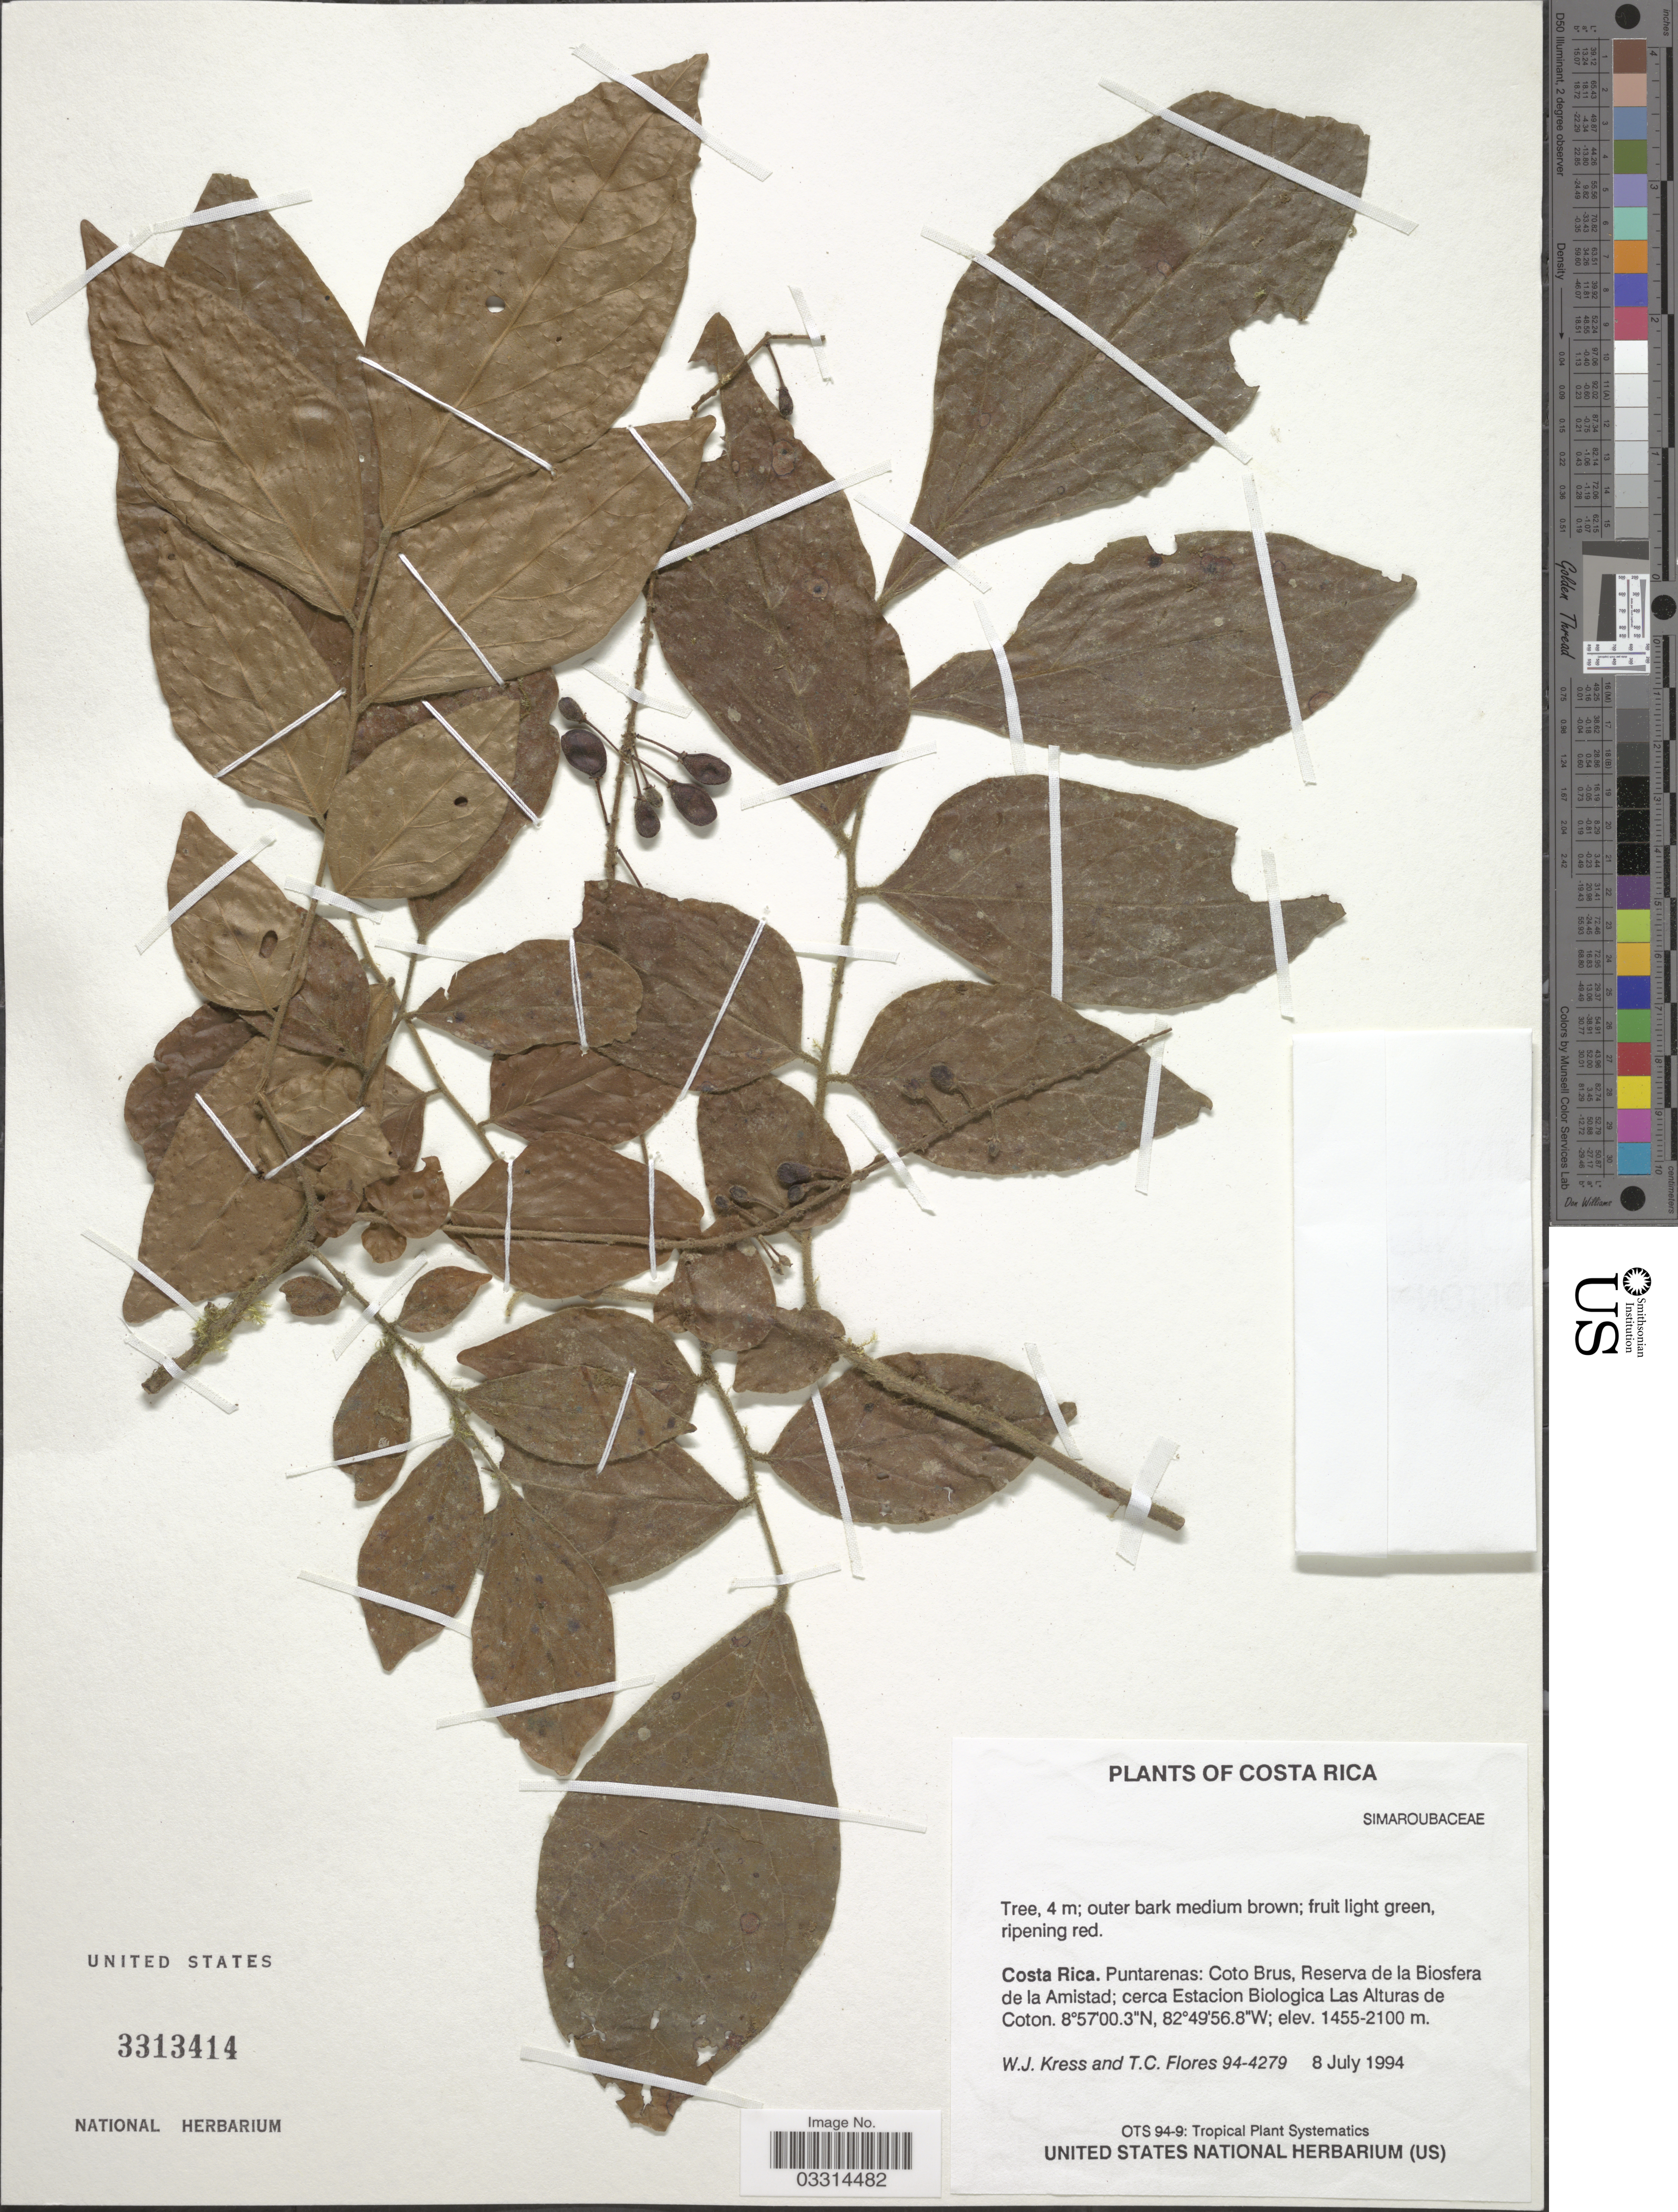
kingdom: Plantae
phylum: Tracheophyta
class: Magnoliopsida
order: Picramniales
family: Picramniaceae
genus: Picramnia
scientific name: Picramnia sp.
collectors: W. J. Kress & T. C. Flores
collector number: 94-4279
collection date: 1994-07-08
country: Costa Rica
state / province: Puntarenas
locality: Coto Brus, Reserva de la Biosfera de la Amistad; cerca Estacion Biologica Las Alturas de Coton.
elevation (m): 1455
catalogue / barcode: US 3313414